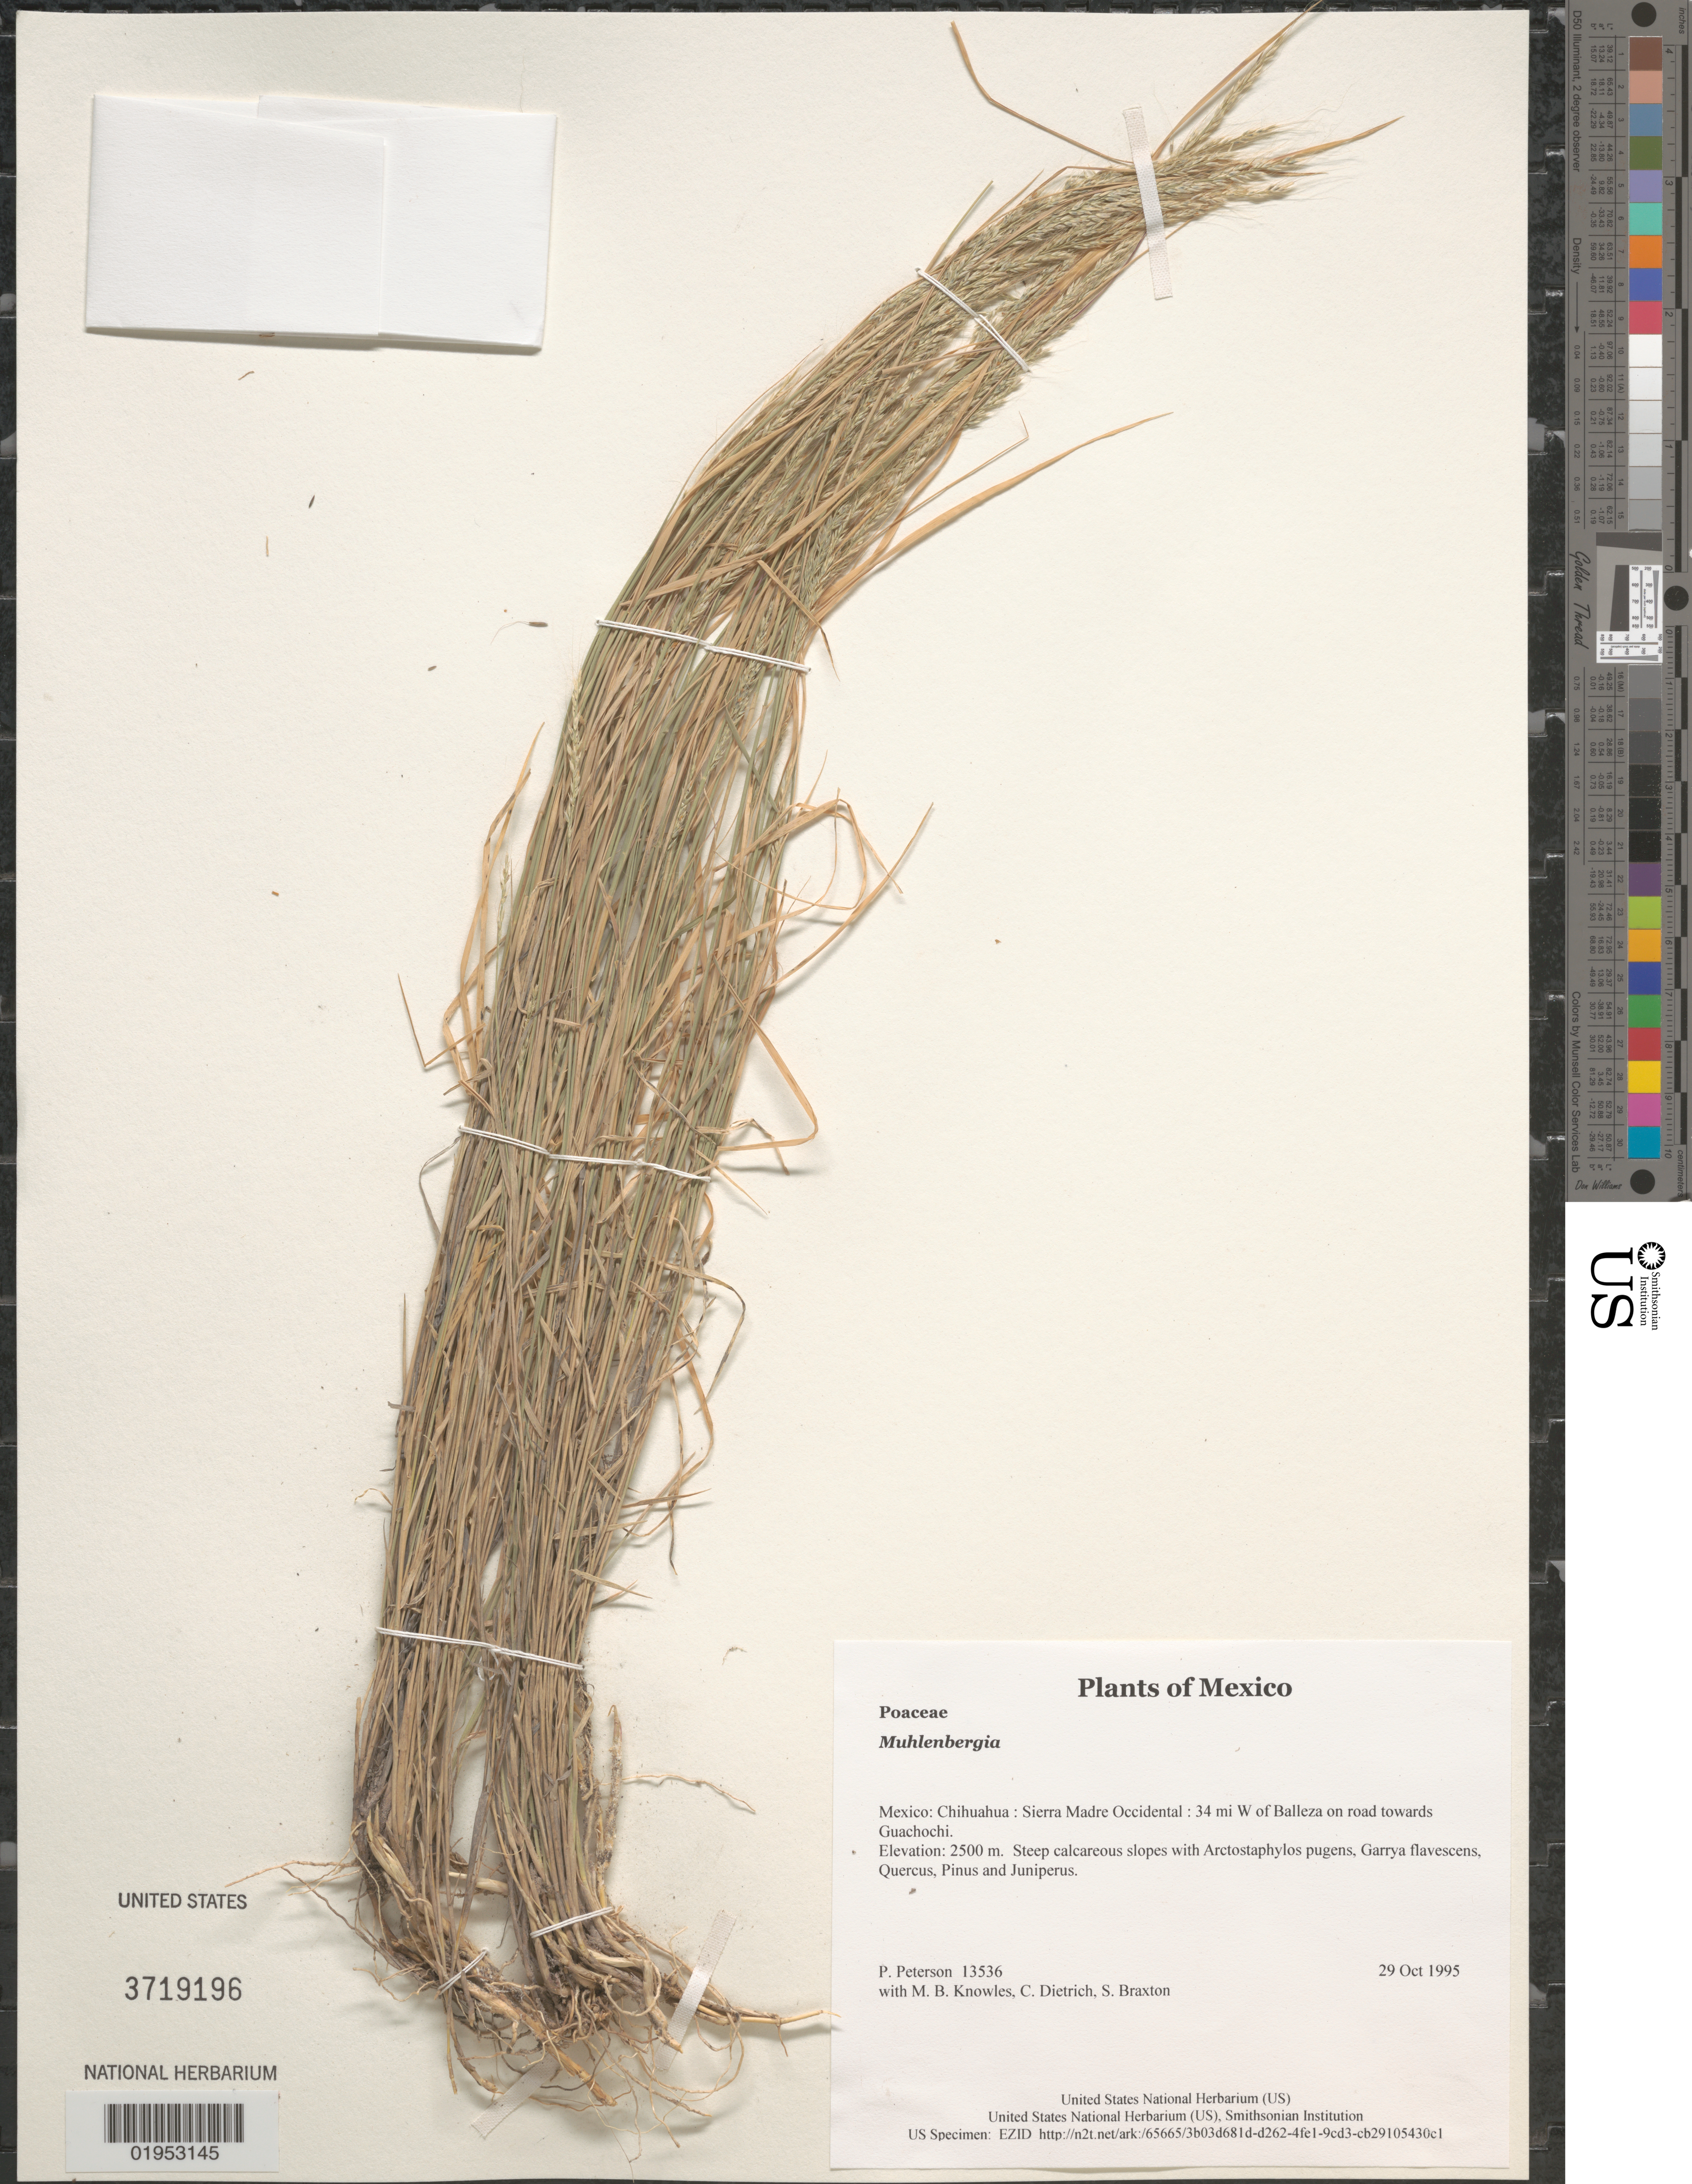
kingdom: Plantae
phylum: Tracheophyta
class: Liliopsida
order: Poales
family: Poaceae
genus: Muhlenbergia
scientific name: Muhlenbergia sp.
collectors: P. M. Peterson, M. B. Knowles, C. Dietrich & S. Braxton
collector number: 13536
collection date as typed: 29 Oct 1995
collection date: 1995-10-29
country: Mexico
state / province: Chihuahua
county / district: Sierra Madre Occidental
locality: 34 mi W of Balleza on road towards Guachochi.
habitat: Steep calcareous slopes with Arctostaphylos pugens, Garrya flavescens, Quercus, Pinus and Juniperus.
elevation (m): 2500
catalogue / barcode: US 3719196